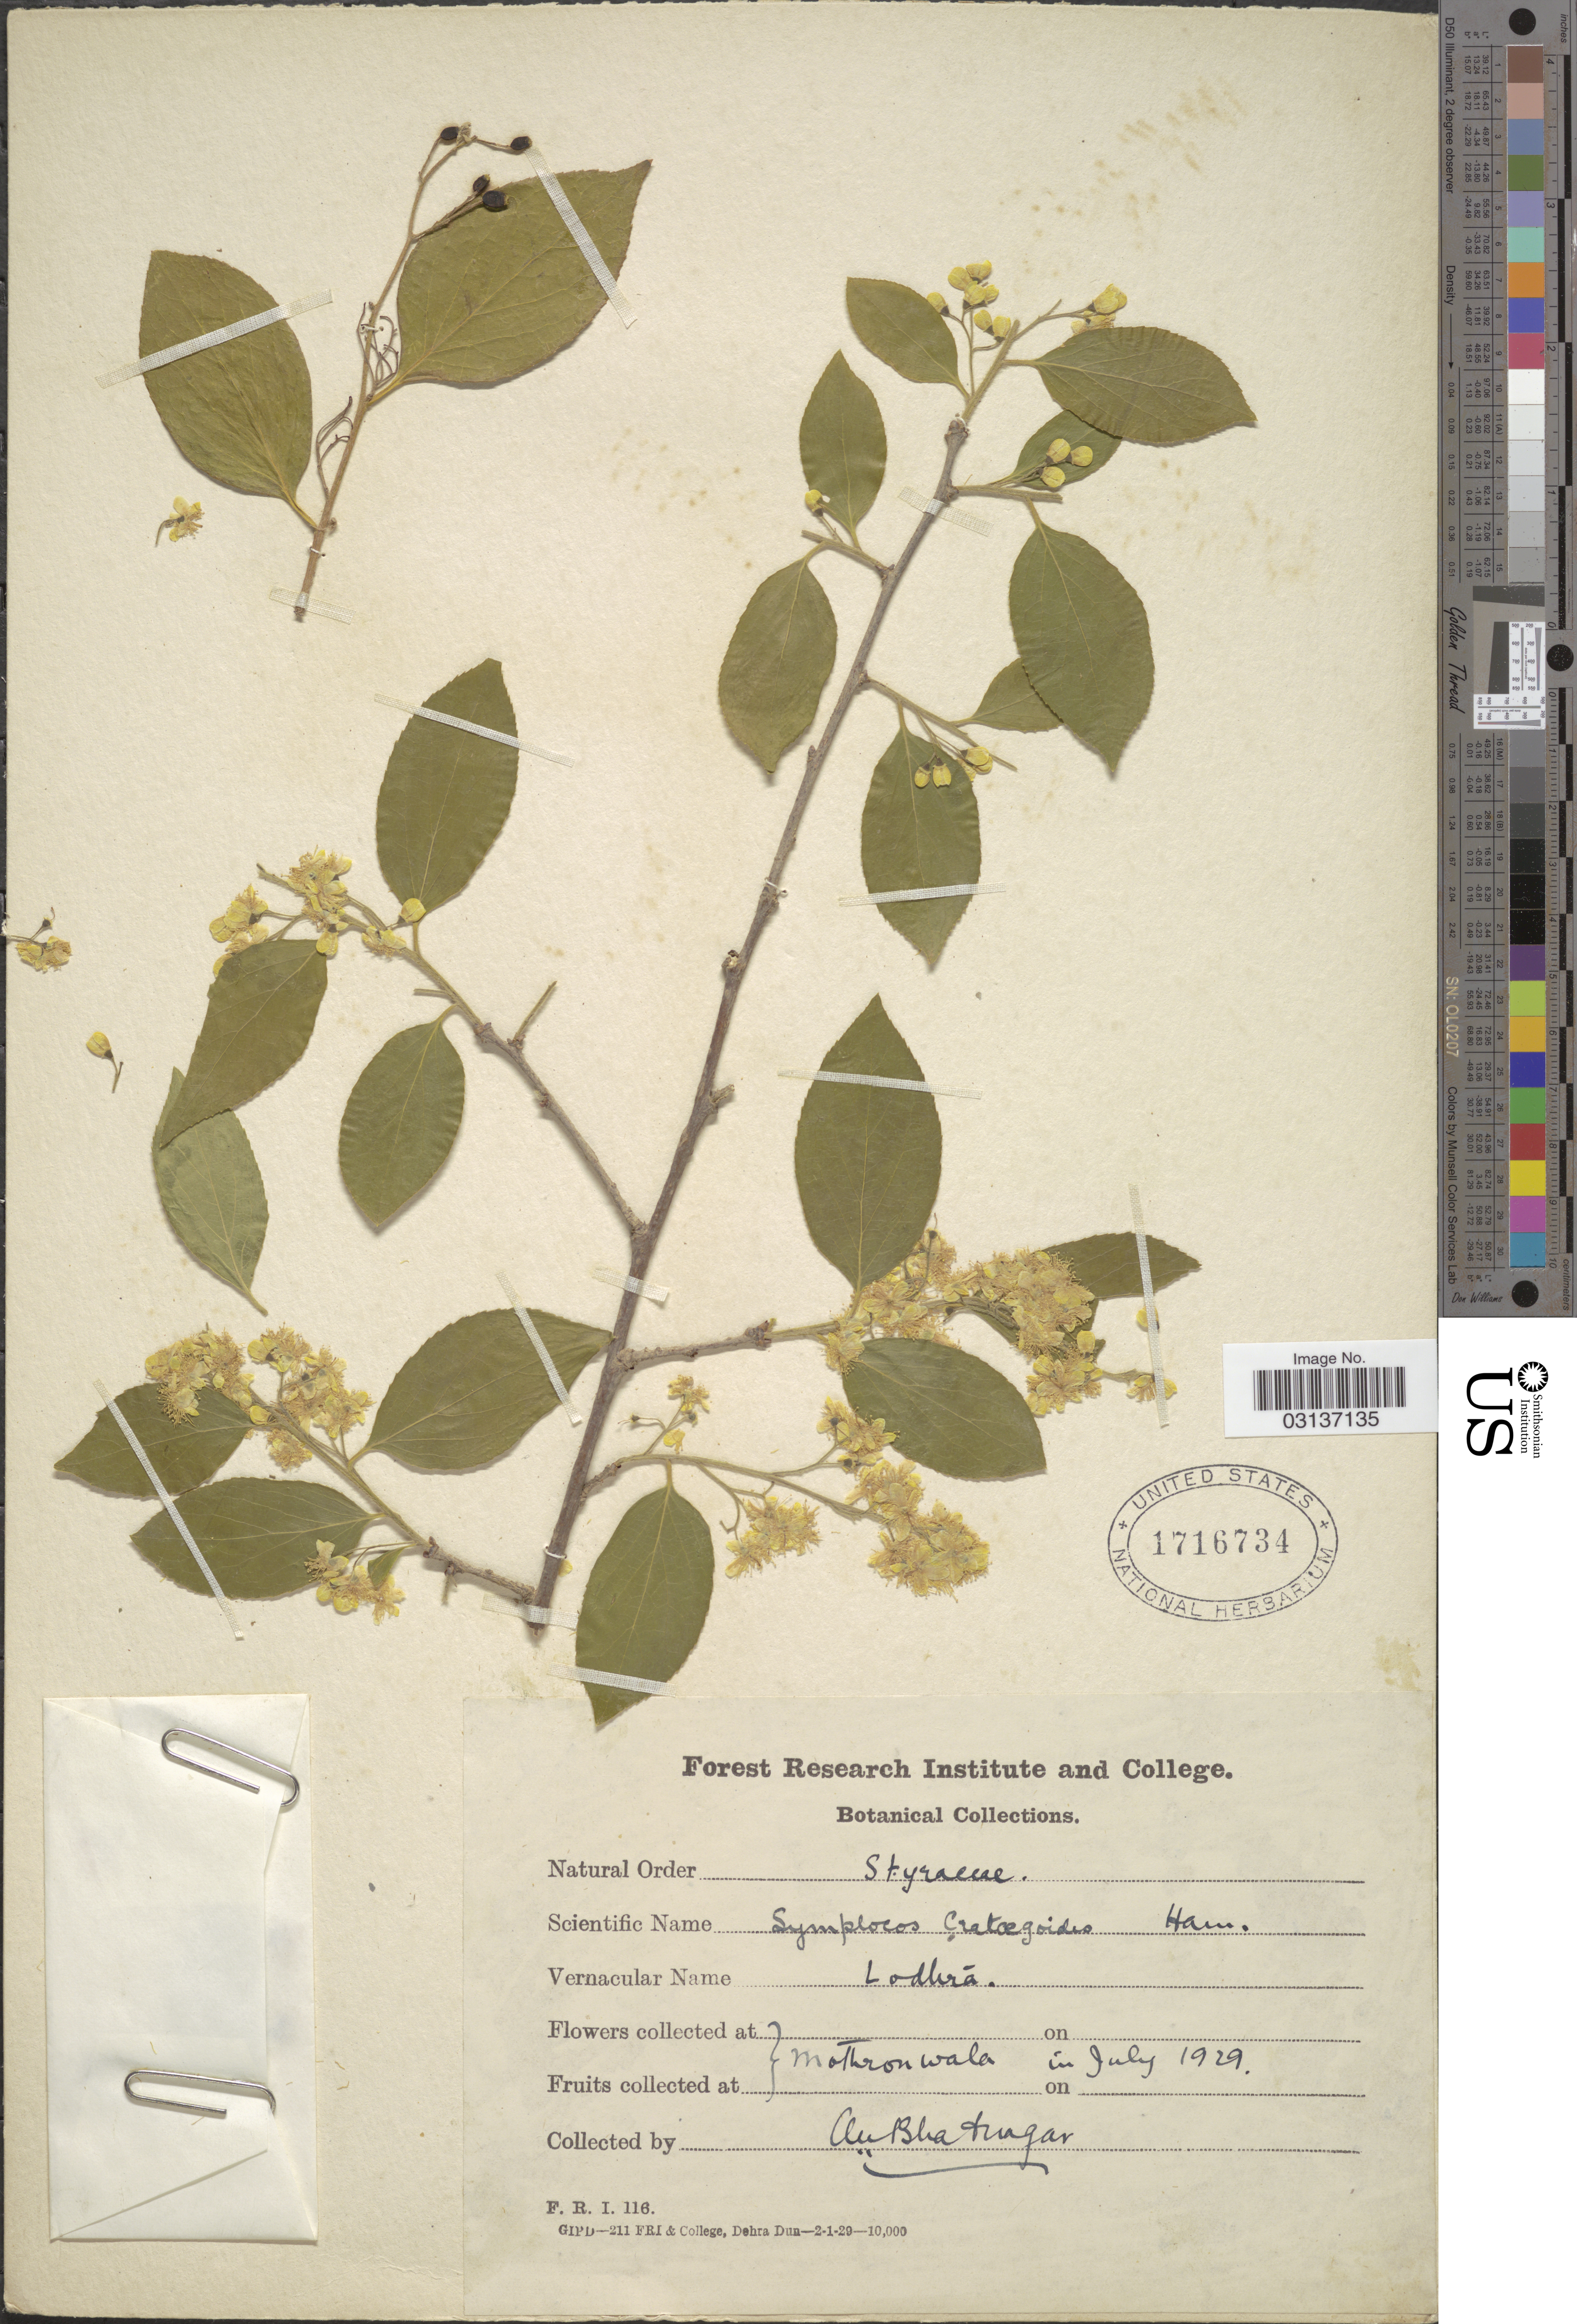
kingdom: Plantae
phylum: Tracheophyta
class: Magnoliopsida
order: Ericales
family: Symplocaceae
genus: Symplocos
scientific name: Symplocos paniculata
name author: Miq.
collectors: Bhatnagar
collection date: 1929-07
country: India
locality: Mothronwala.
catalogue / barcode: US 1716734